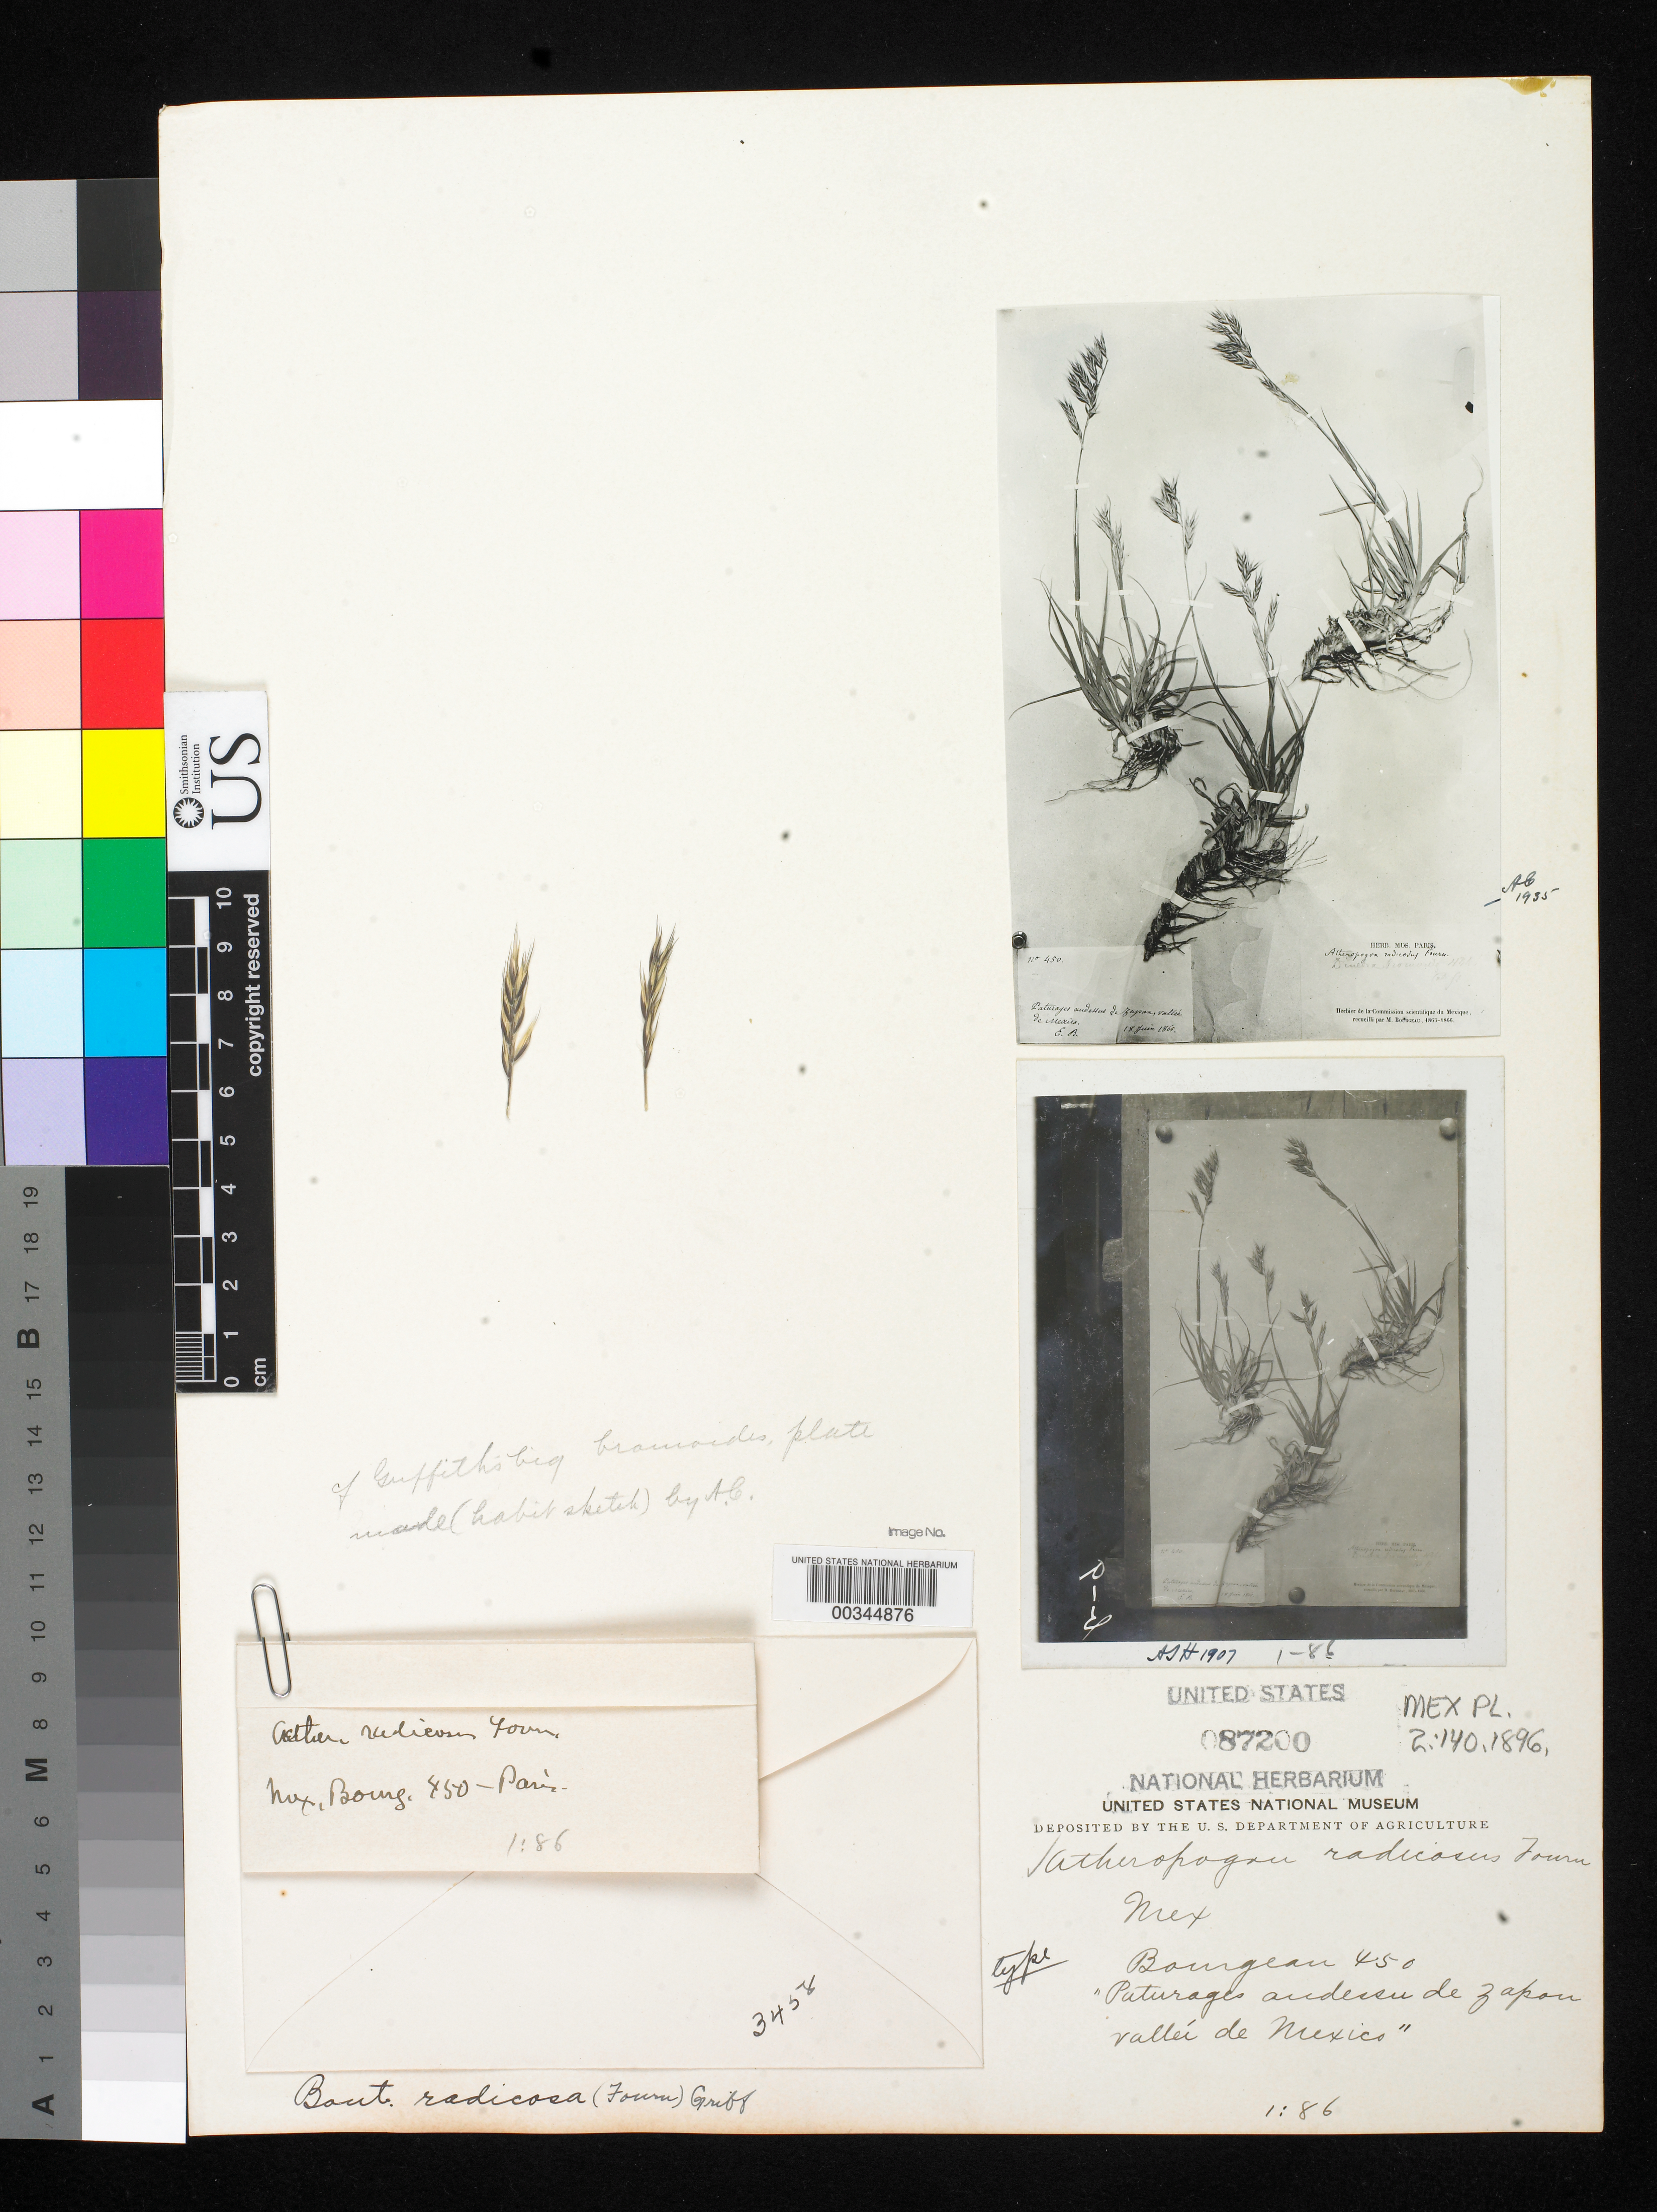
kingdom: Plantae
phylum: Tracheophyta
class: Liliopsida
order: Poales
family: Poaceae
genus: Atheropogon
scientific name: Atheropogon radicosus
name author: E. Fourn.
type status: Type Fragment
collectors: E. Bourgeau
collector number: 450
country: Mexico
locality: Puturages Andessu de Zapan vallei de Mexico.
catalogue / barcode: US 87200